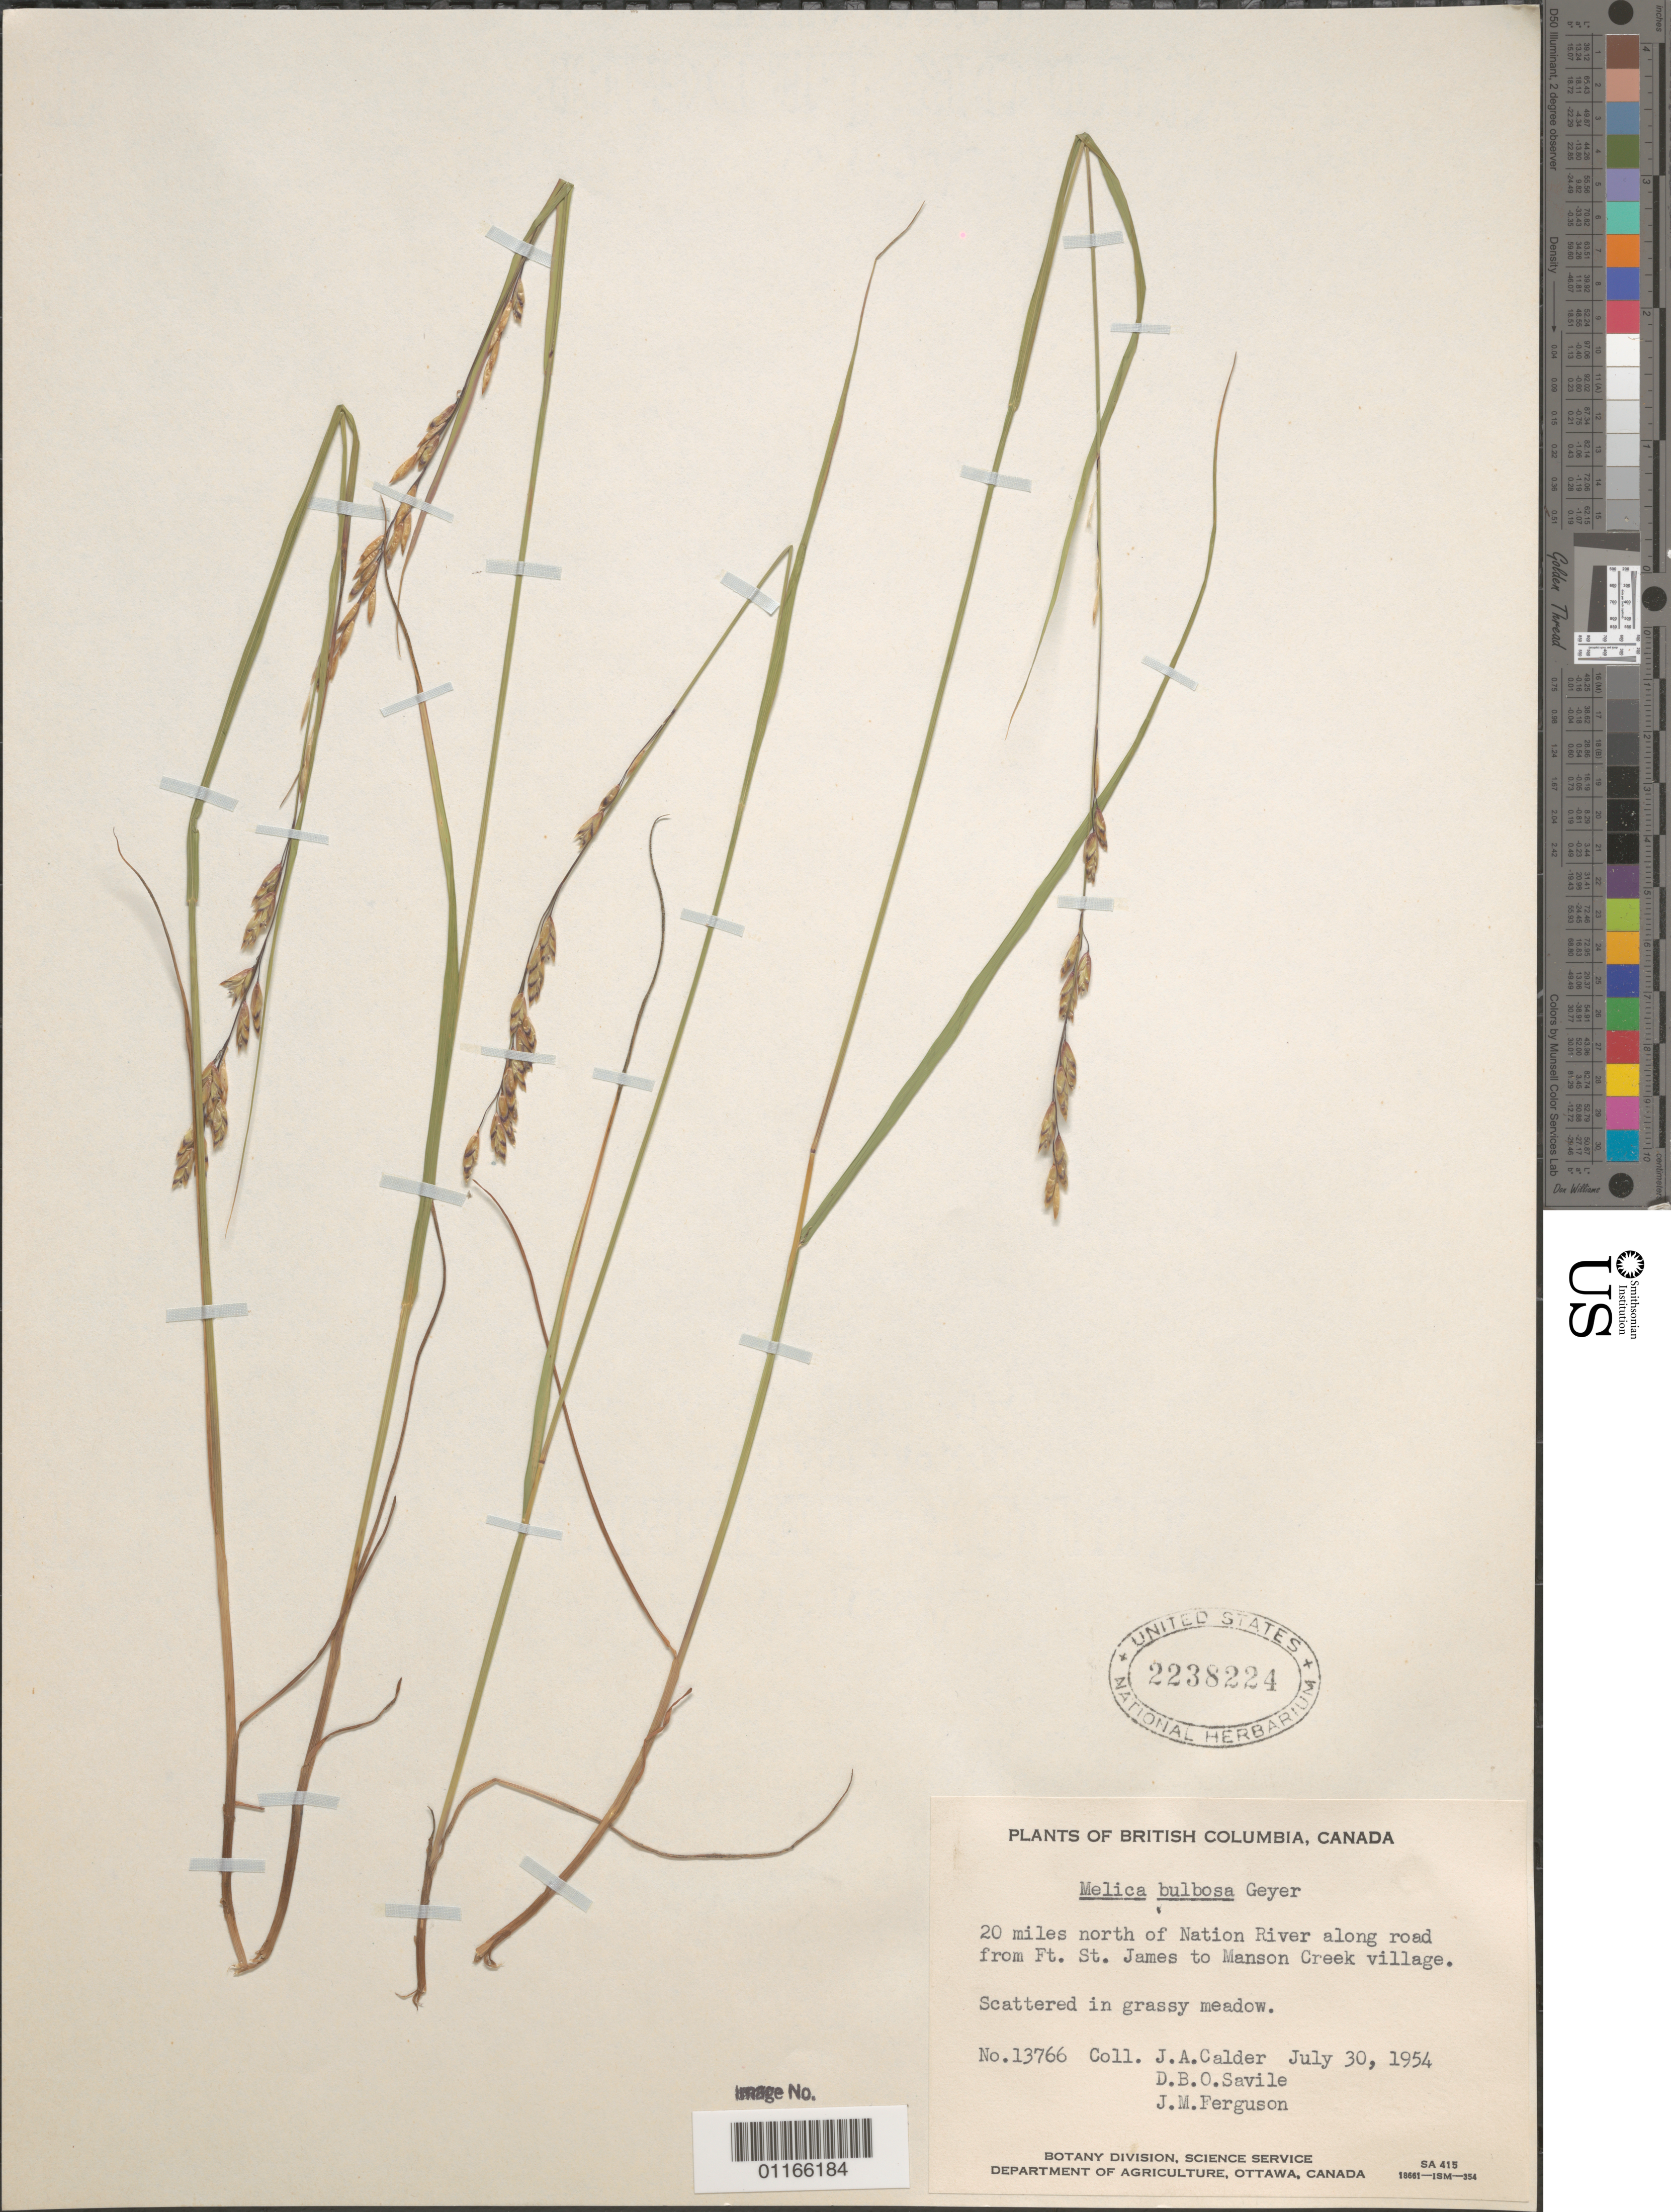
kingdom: Plantae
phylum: Tracheophyta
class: Liliopsida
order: Poales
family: Poaceae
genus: Melica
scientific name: Melica bulbosa Geyer ex Thurb., nom. illeg.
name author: Geyer ex Thurb.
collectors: J. A. Calder, D. Savile & J. M. Ferguson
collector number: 13766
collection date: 1954-07-30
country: Canada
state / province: British Columbia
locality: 20 miles north of Nation River along road from Ft. St. James to Manson Creek village.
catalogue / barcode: US 2238224